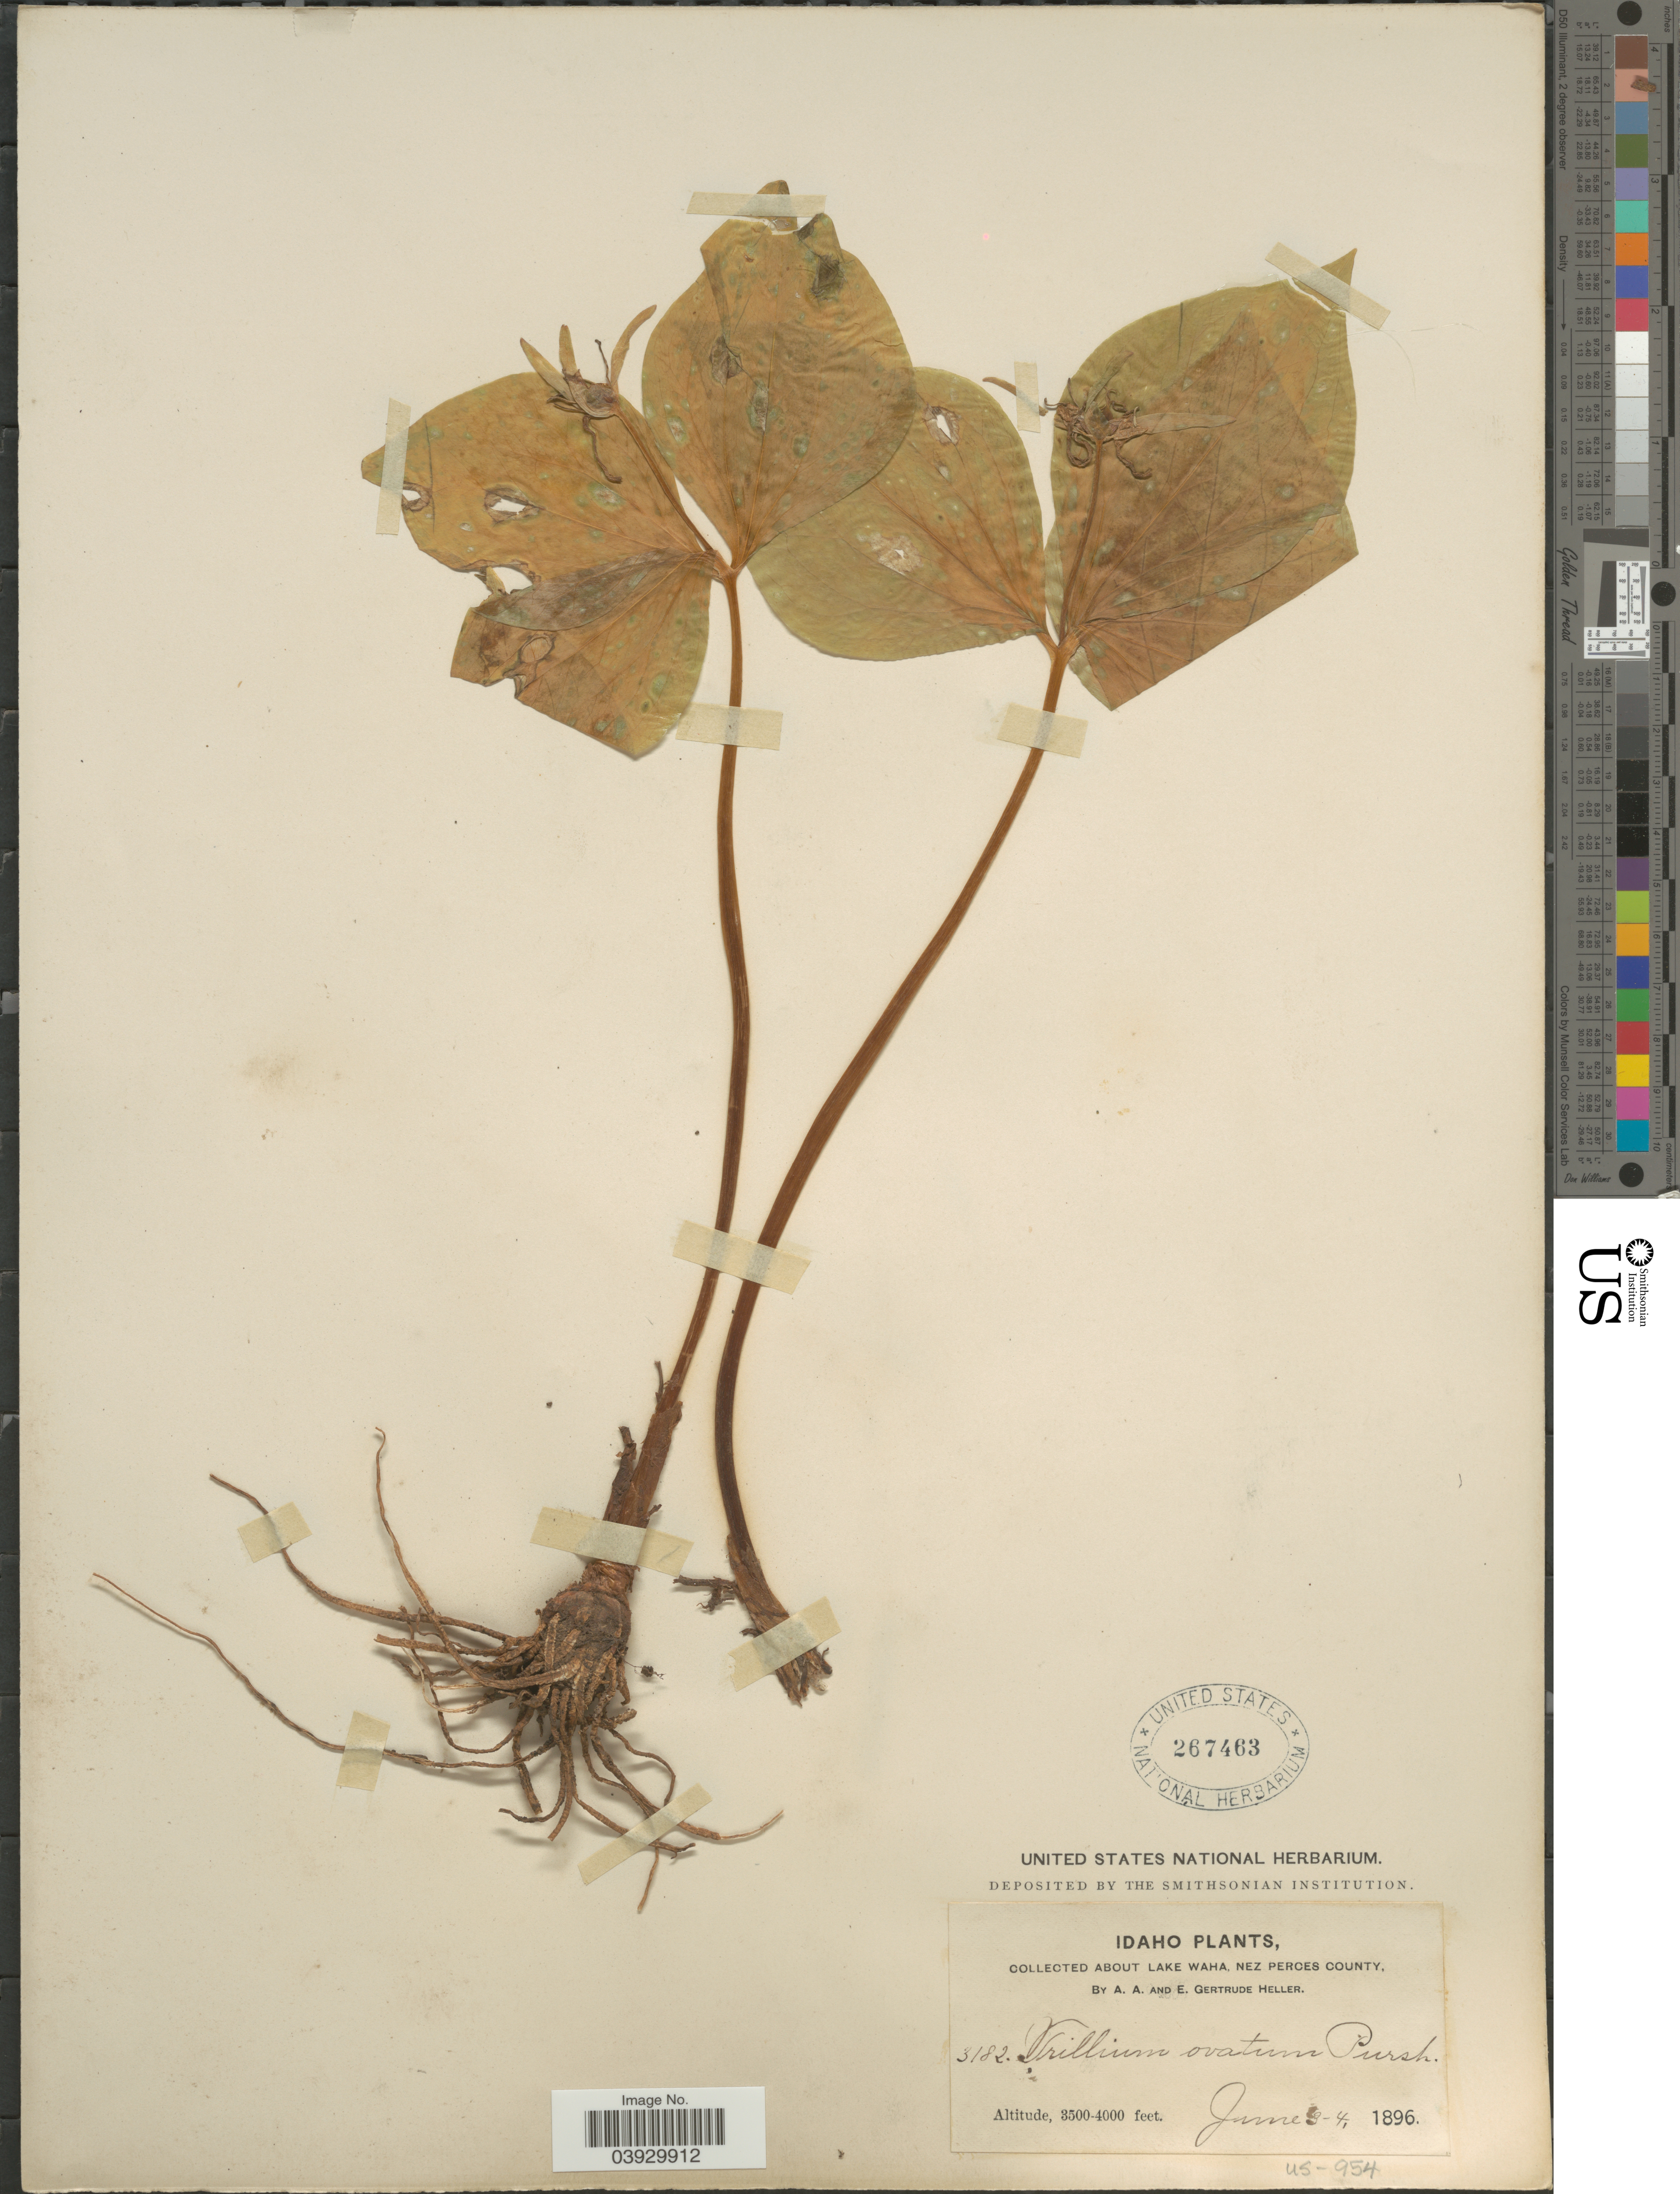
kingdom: Plantae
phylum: Tracheophyta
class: Liliopsida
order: Liliales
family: Melanthiaceae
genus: Trillium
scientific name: Trillium ovatum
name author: Pursh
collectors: A. A. Heller & E. G. Heller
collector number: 3182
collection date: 1896-06-03/1896-06-04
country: United States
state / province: Idaho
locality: About Lake Waha, Nez Perces County.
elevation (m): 1067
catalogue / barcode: US 267463